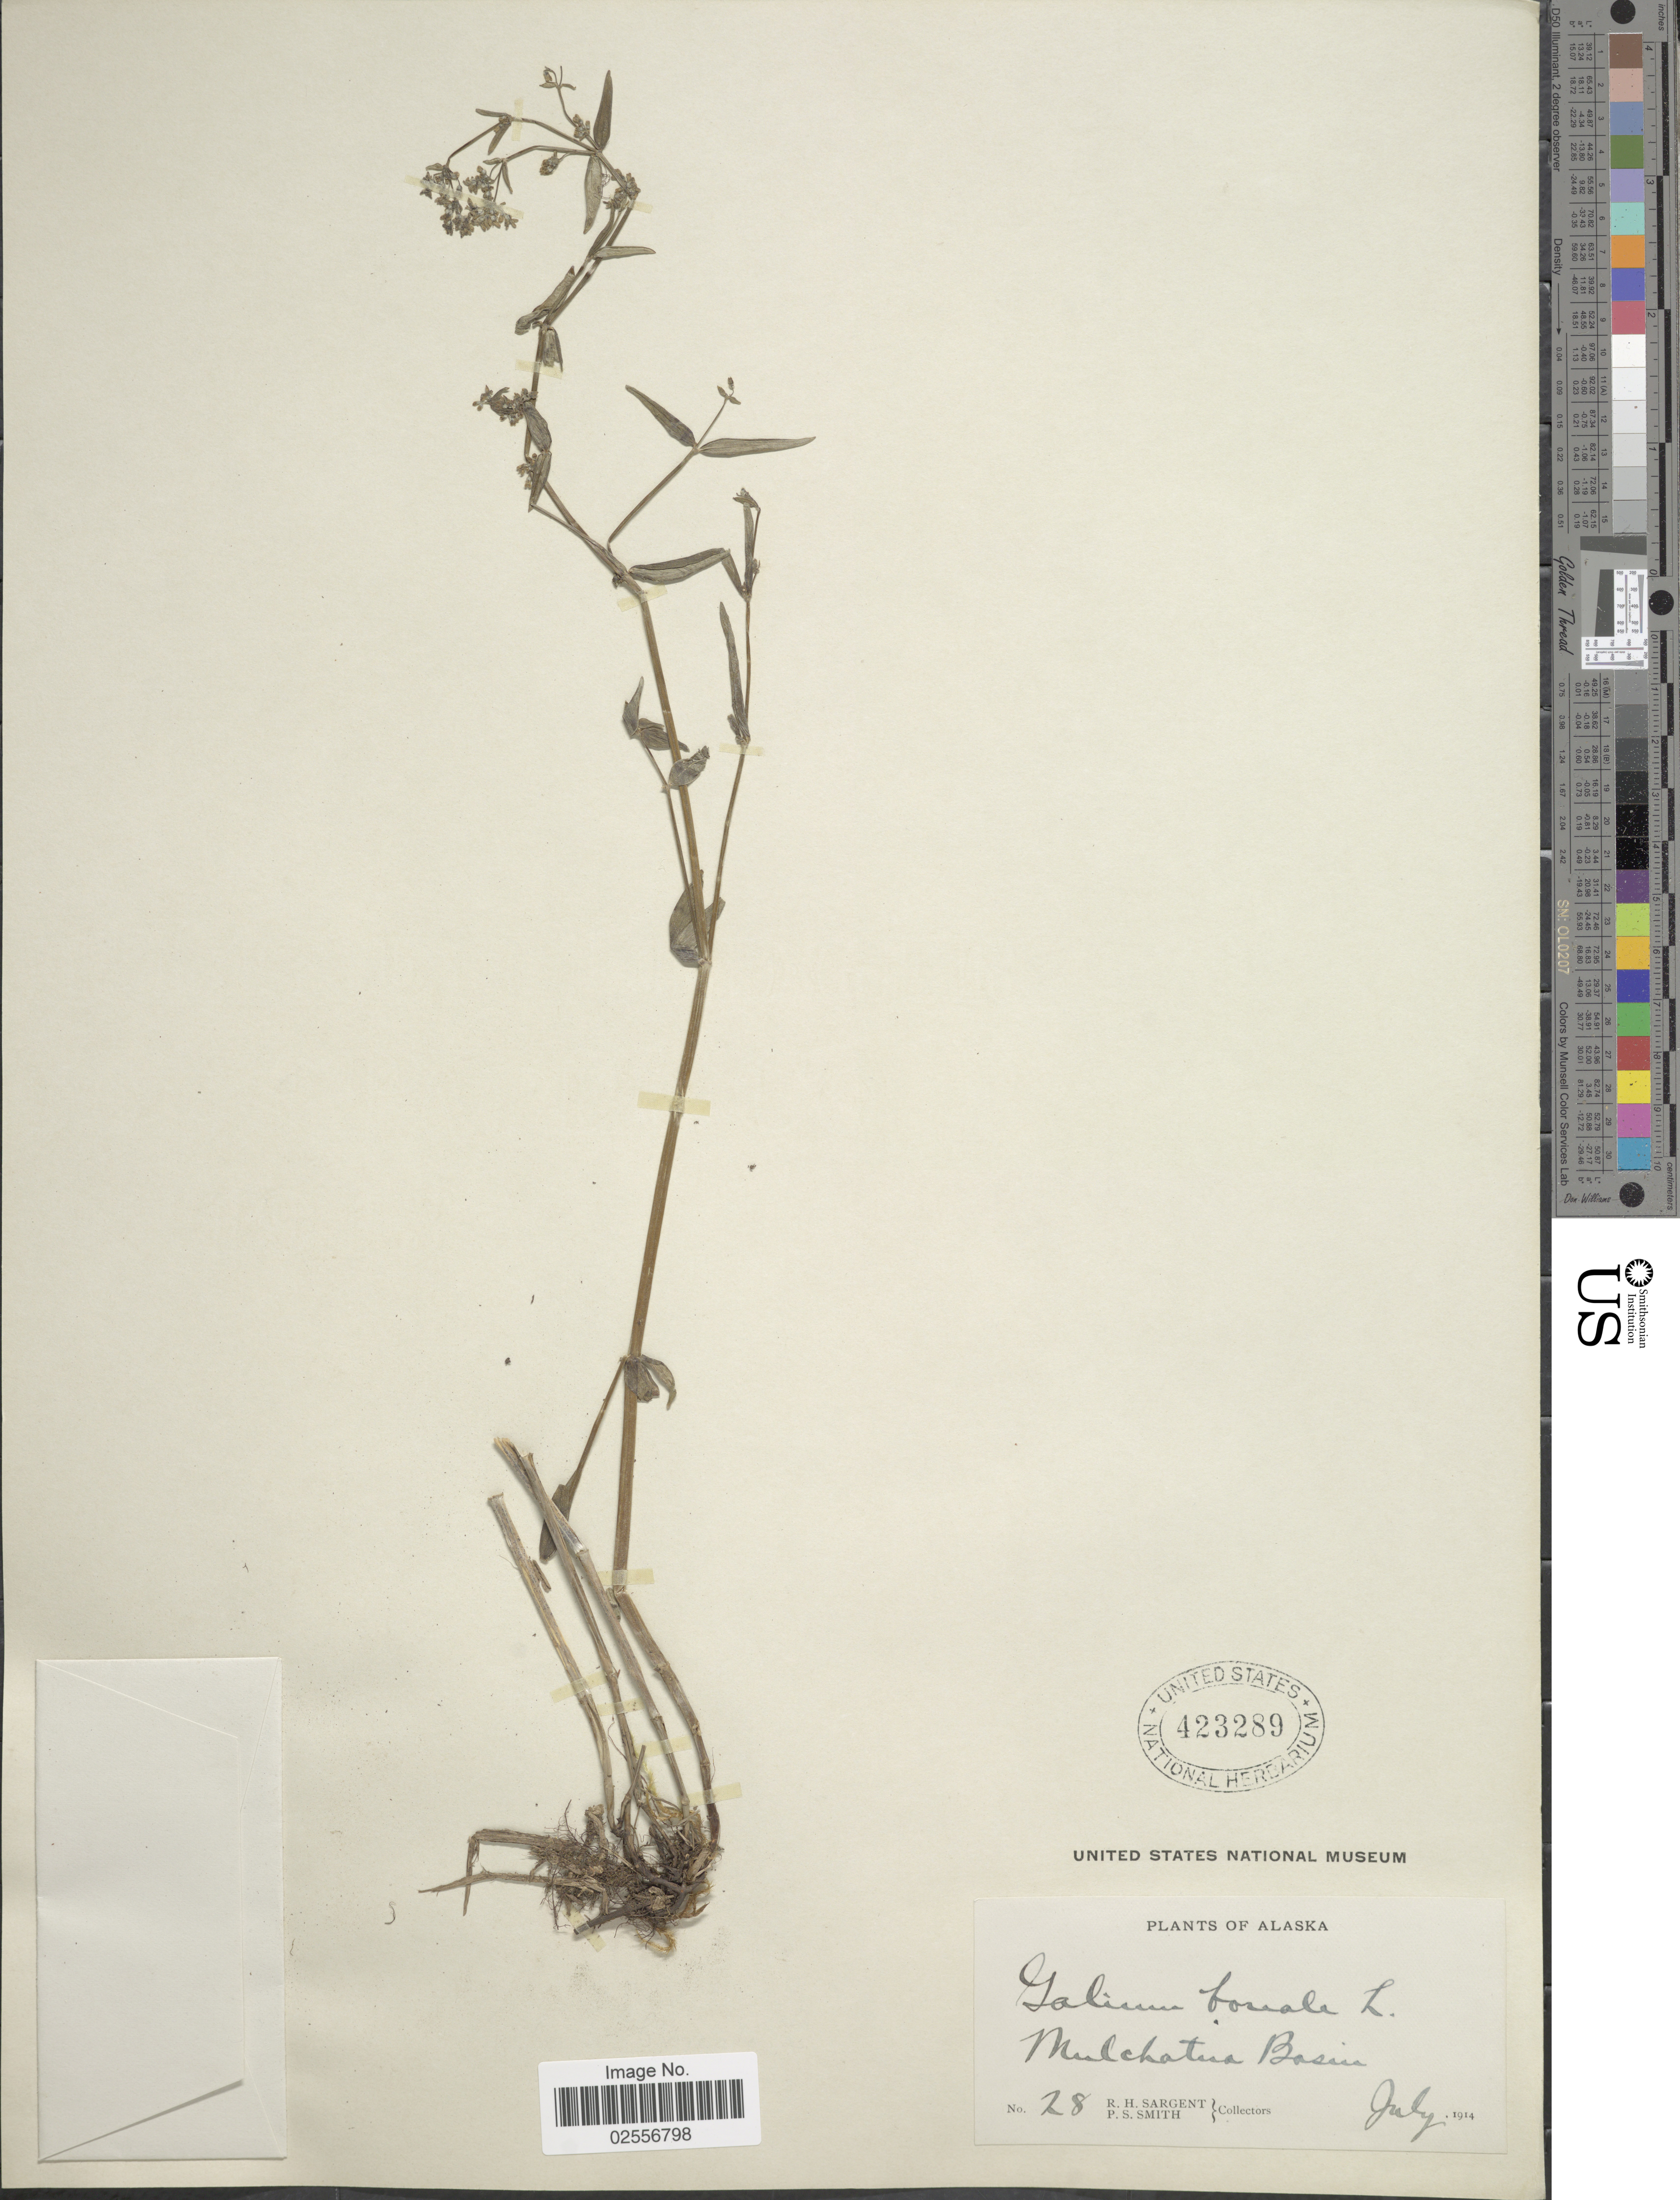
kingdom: Plantae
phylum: Tracheophyta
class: Magnoliopsida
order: Gentianales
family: Rubiaceae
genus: Galium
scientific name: Galium boreale L.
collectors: R. Sargent & P. Smith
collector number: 28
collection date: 1914-07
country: United States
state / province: Alaska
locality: Mulchatna Basin.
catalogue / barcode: US 423289